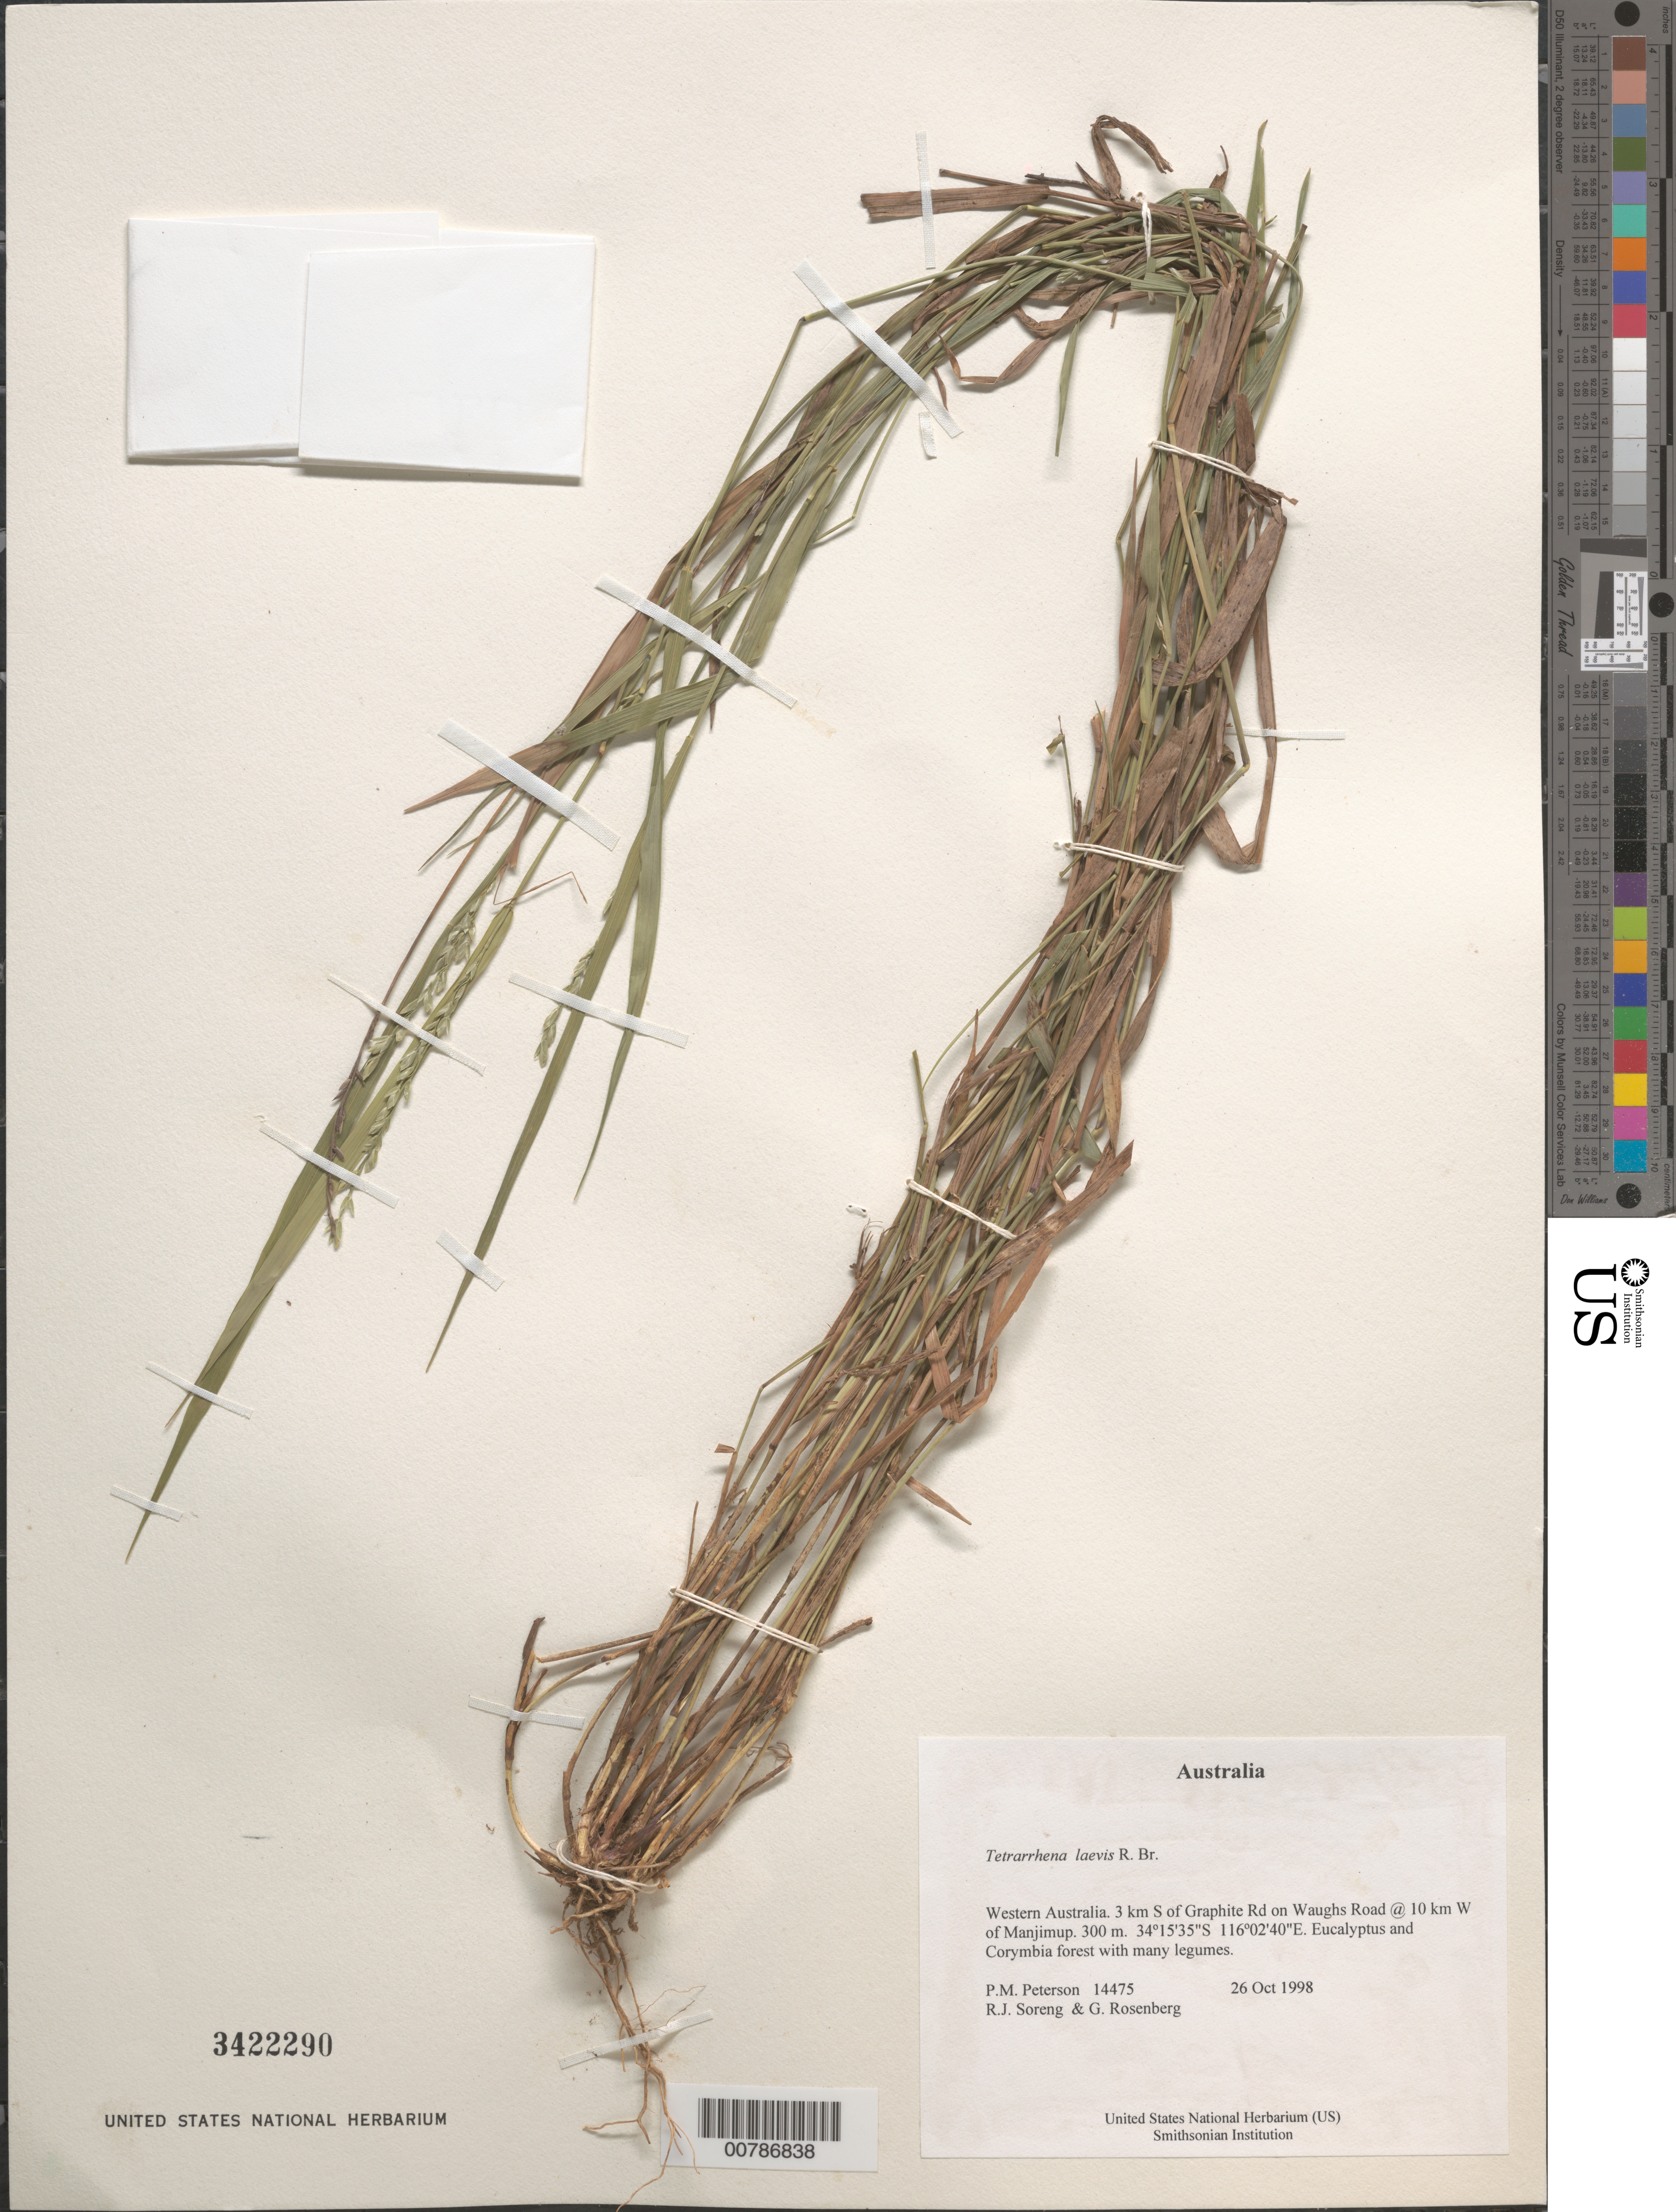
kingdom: Plantae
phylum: Tracheophyta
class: Liliopsida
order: Poales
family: Poaceae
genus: Tetrarrhena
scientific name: Tetrarrhena laevis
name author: R. Br.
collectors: P. M. Peterson, R. J. Soreng & G. Rosenberg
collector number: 14475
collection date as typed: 26 Oct 1998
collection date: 1998-10-26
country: Australia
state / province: Western Australia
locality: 3 km S of Graphite Rd on Waughs Road @ 10 km W of Manjimup.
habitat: Eucalyptus and Corymbia forest with many legumes.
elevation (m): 300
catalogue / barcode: US 3422290